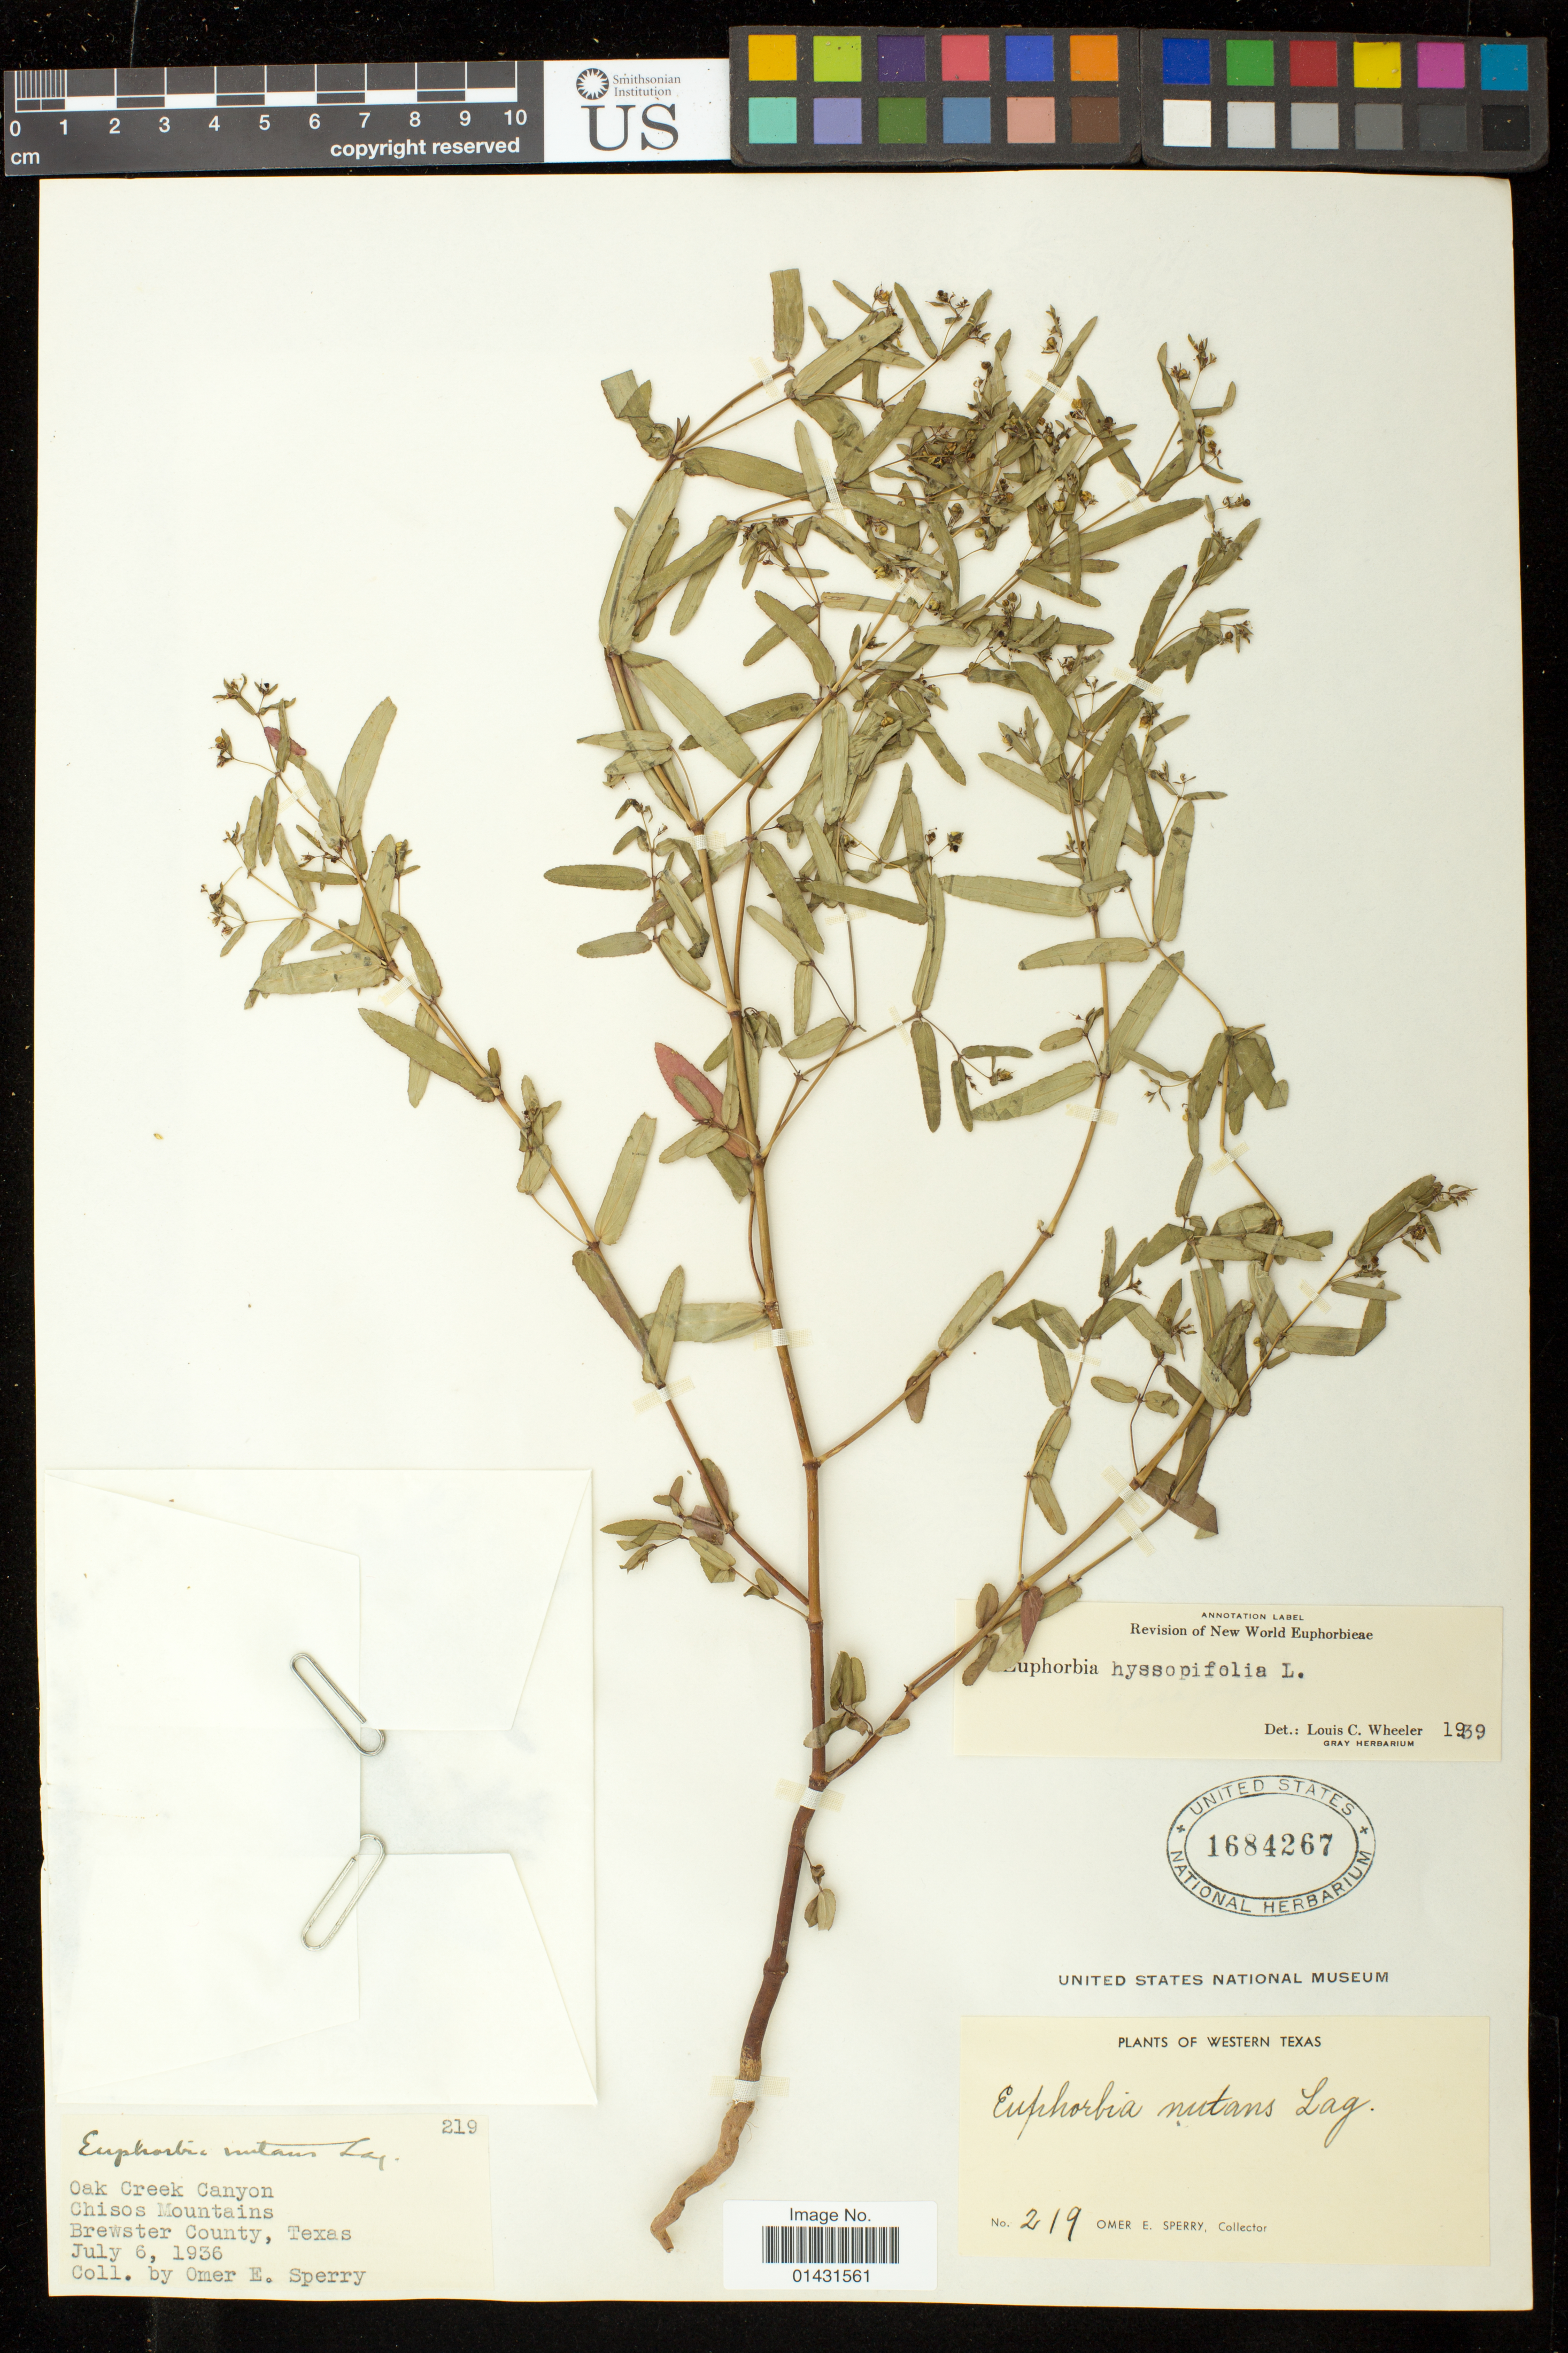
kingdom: Plantae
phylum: Tracheophyta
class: Magnoliopsida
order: Malpighiales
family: Euphorbiaceae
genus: Euphorbia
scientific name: Euphorbia hyssopifolia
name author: L.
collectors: O. E. Sperry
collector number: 219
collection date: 1936-07-06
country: United States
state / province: Texas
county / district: Brewster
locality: Oak Creek Canyon; Chisos Mountains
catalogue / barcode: US 1684267